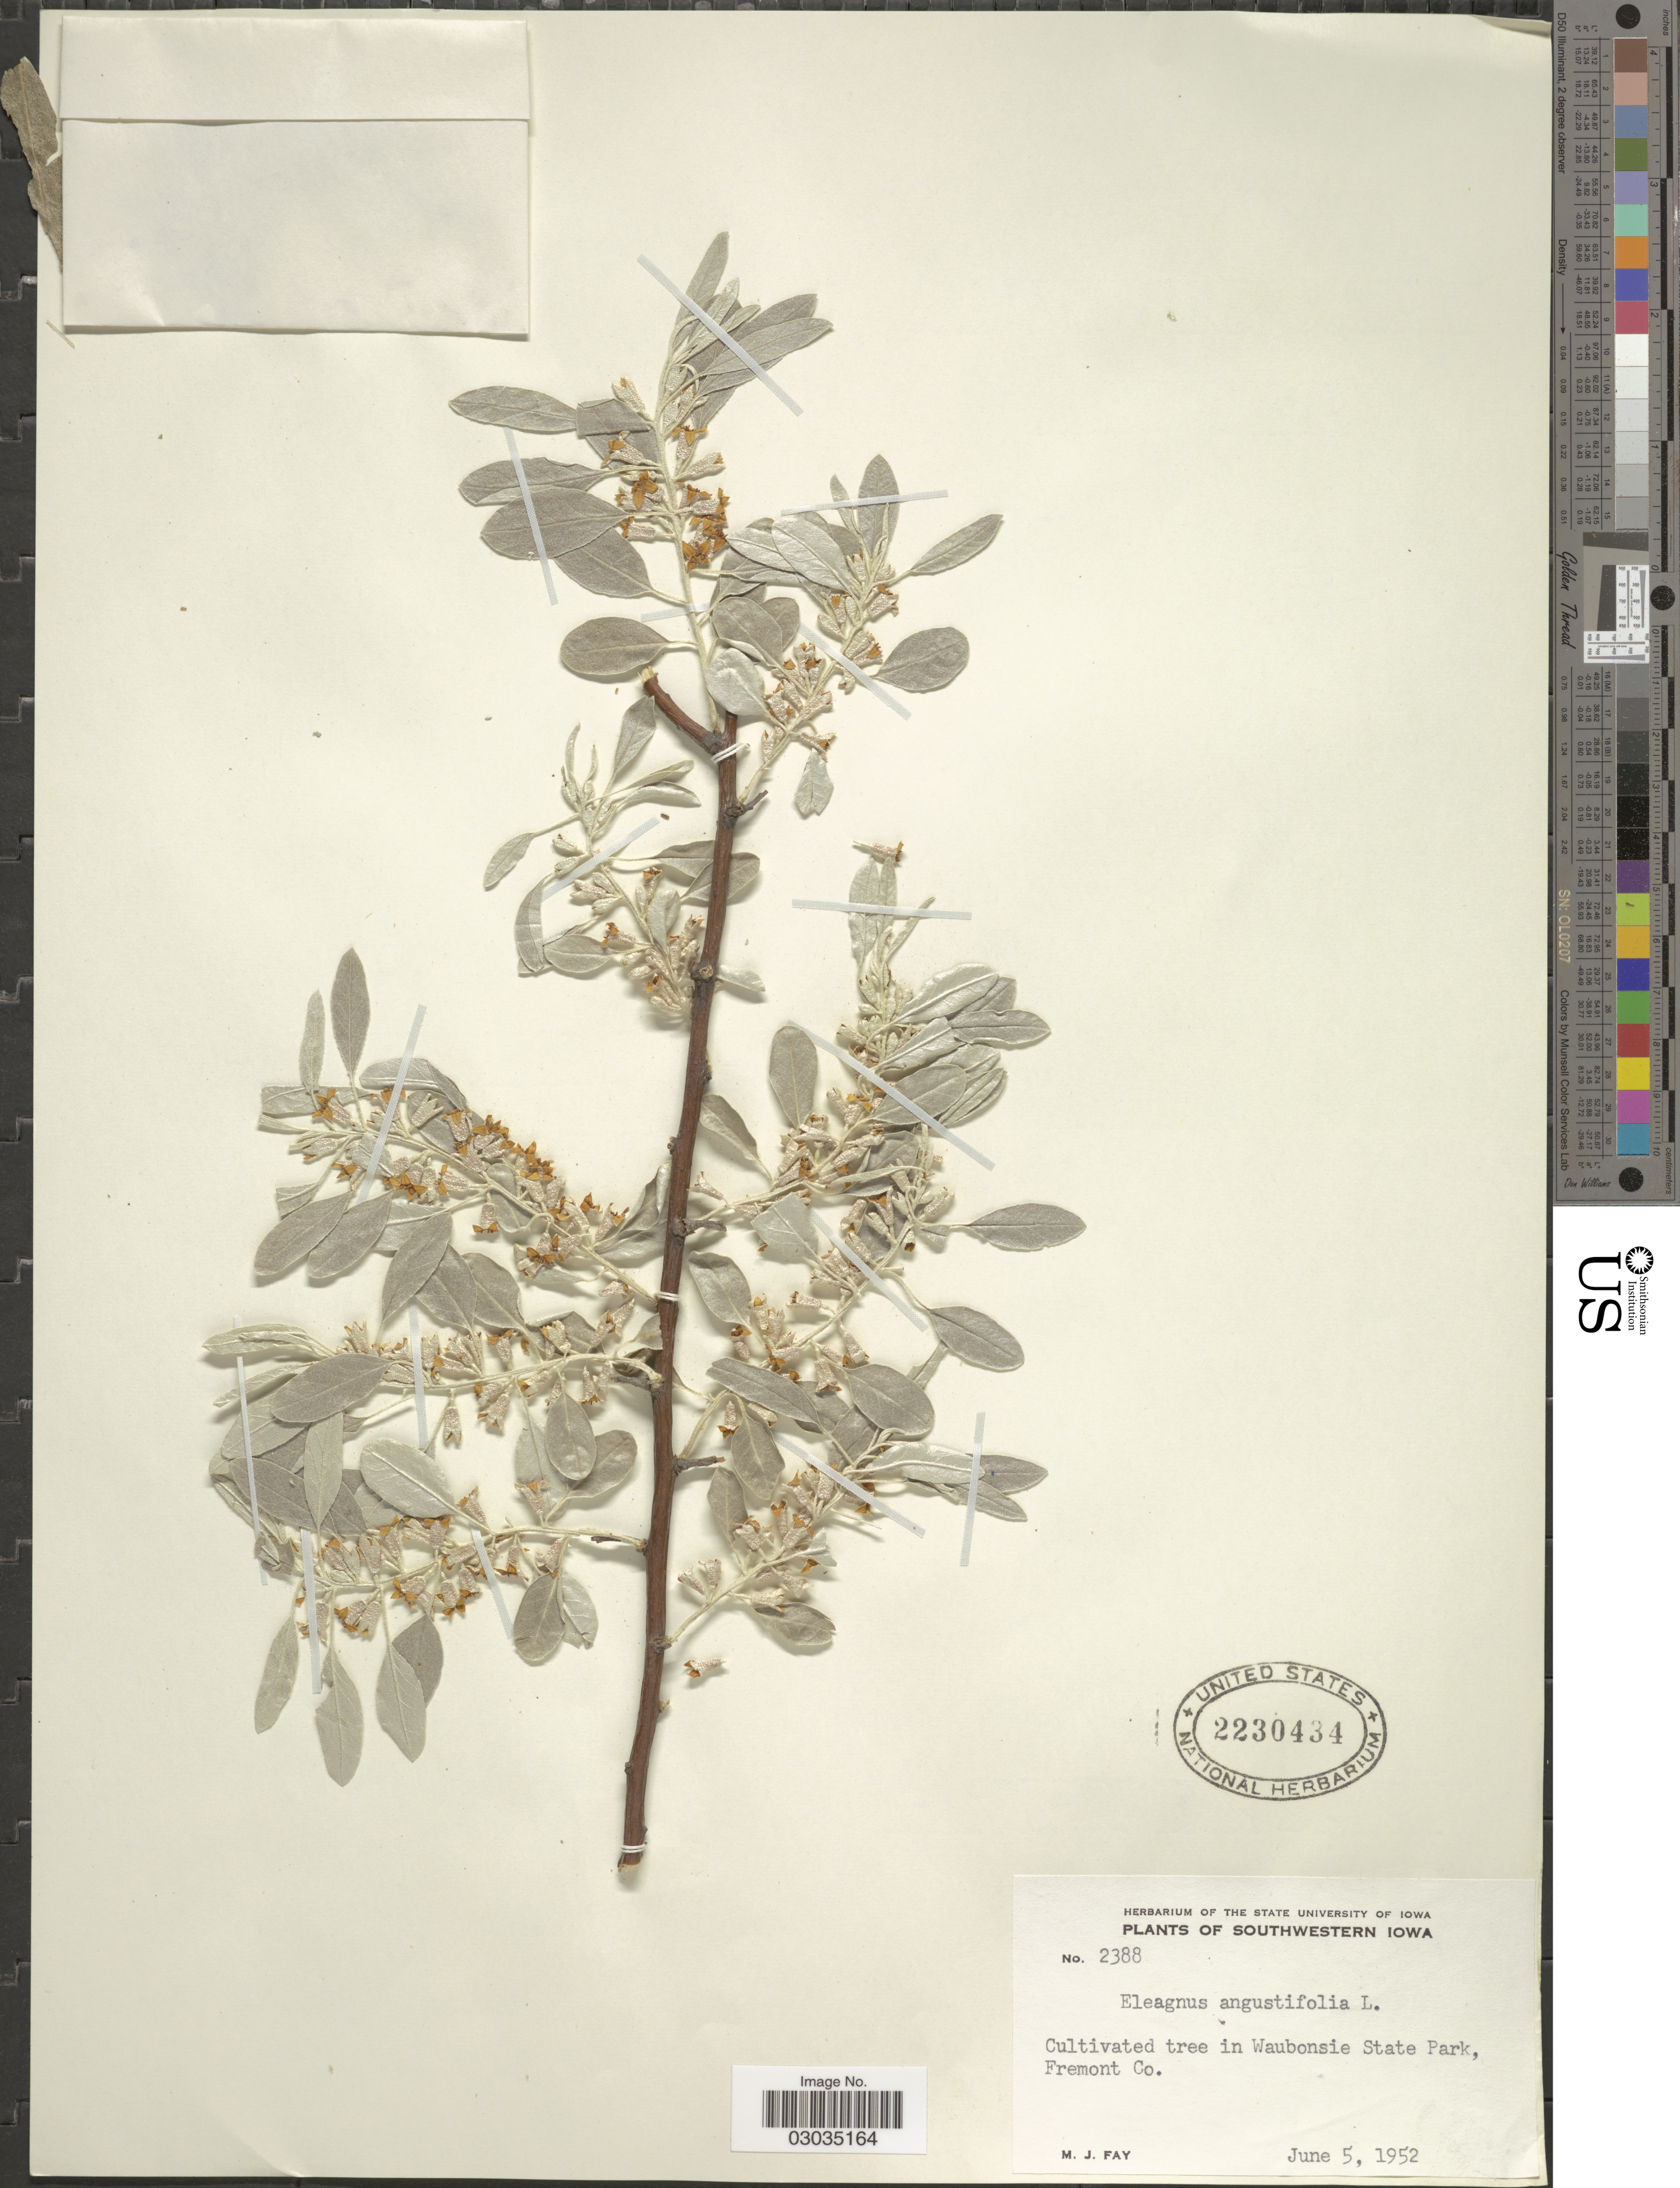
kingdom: Plantae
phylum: Tracheophyta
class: Magnoliopsida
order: Rosales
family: Elaeagnaceae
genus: Elaeagnus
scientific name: Elaeagnus angustifolia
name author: L.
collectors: M. Fay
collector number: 2388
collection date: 1952-06-05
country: United States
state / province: Iowa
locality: Southwestern Iowa, Cultivated tree in Waubonsie State Park, Fremont Co.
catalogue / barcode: US 2230434